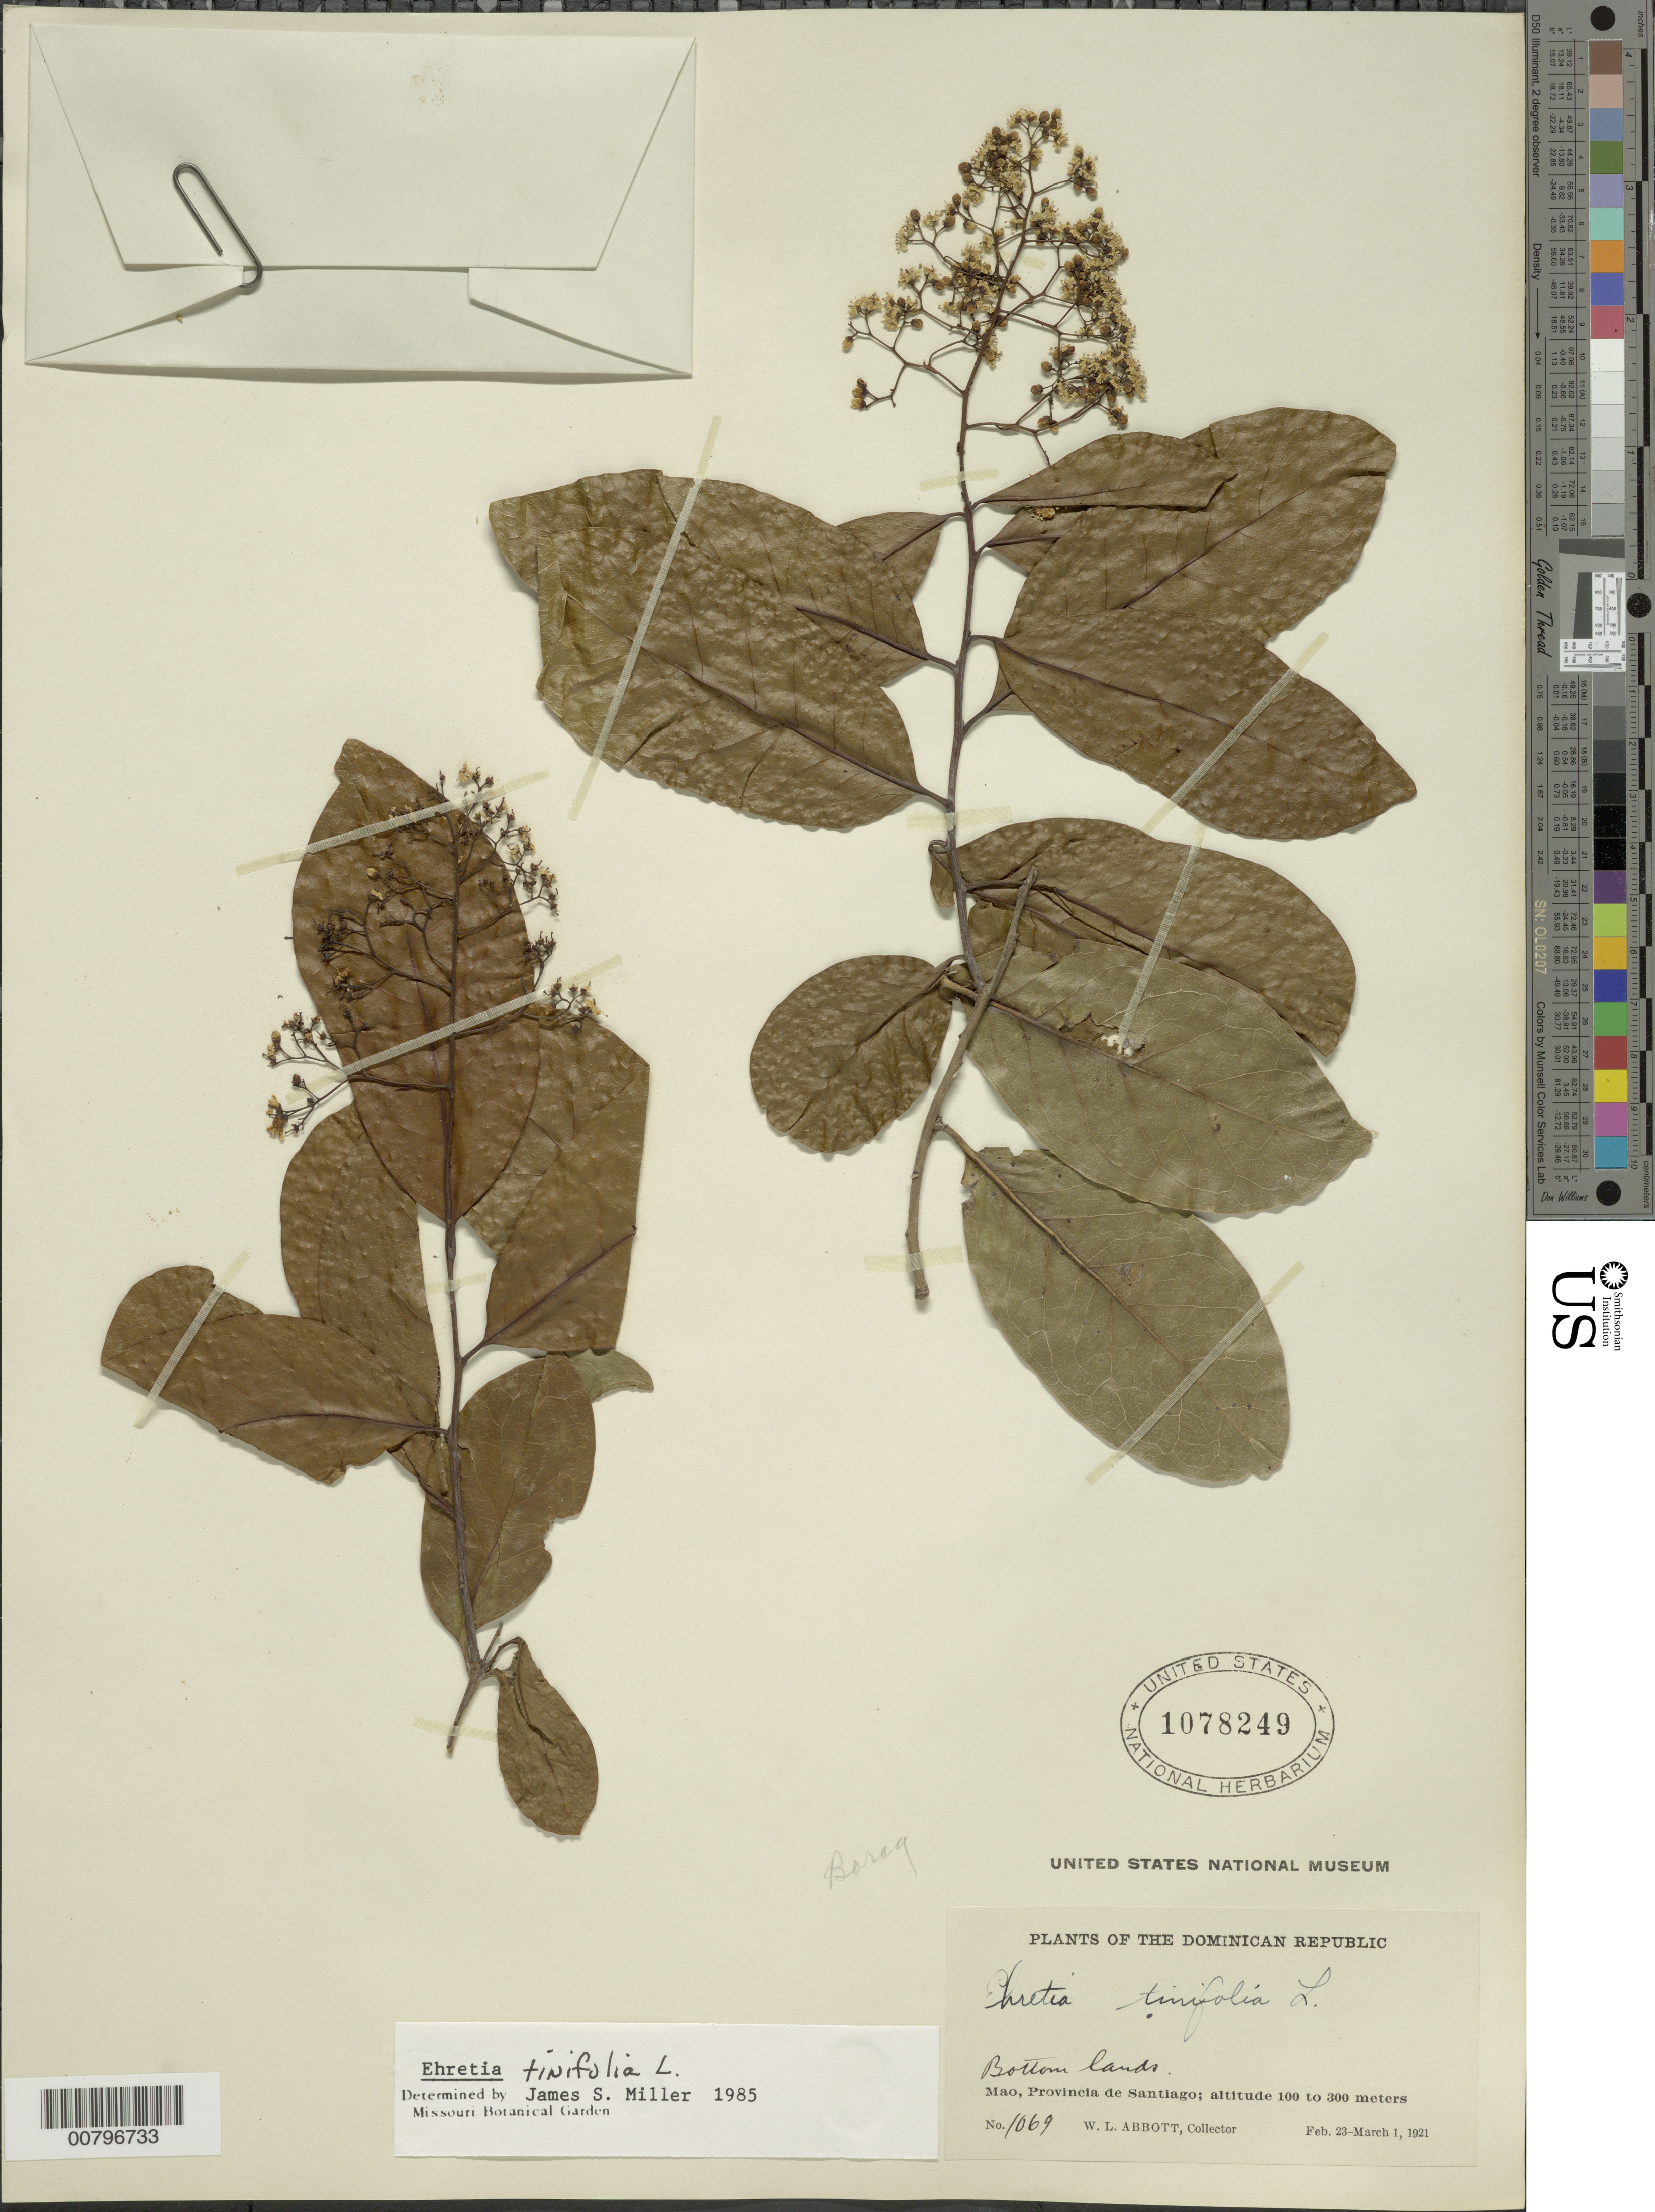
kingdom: Plantae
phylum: Tracheophyta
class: Magnoliopsida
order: Boraginales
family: Ehretiaceae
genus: Ehretia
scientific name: Ehretia tinifolia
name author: L.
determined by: Miller, James S., (MO), Missouri Botanical Garden (UNITED STATES)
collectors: W. L. Abbott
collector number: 1069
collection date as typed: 23 Feb 1910 to 01 Mar 1921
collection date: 1910-02-23/1921-03-01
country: Dominican Republic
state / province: Santiago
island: Hispaniola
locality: Mao.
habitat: Bottom lands.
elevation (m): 100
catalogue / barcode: US 1078249